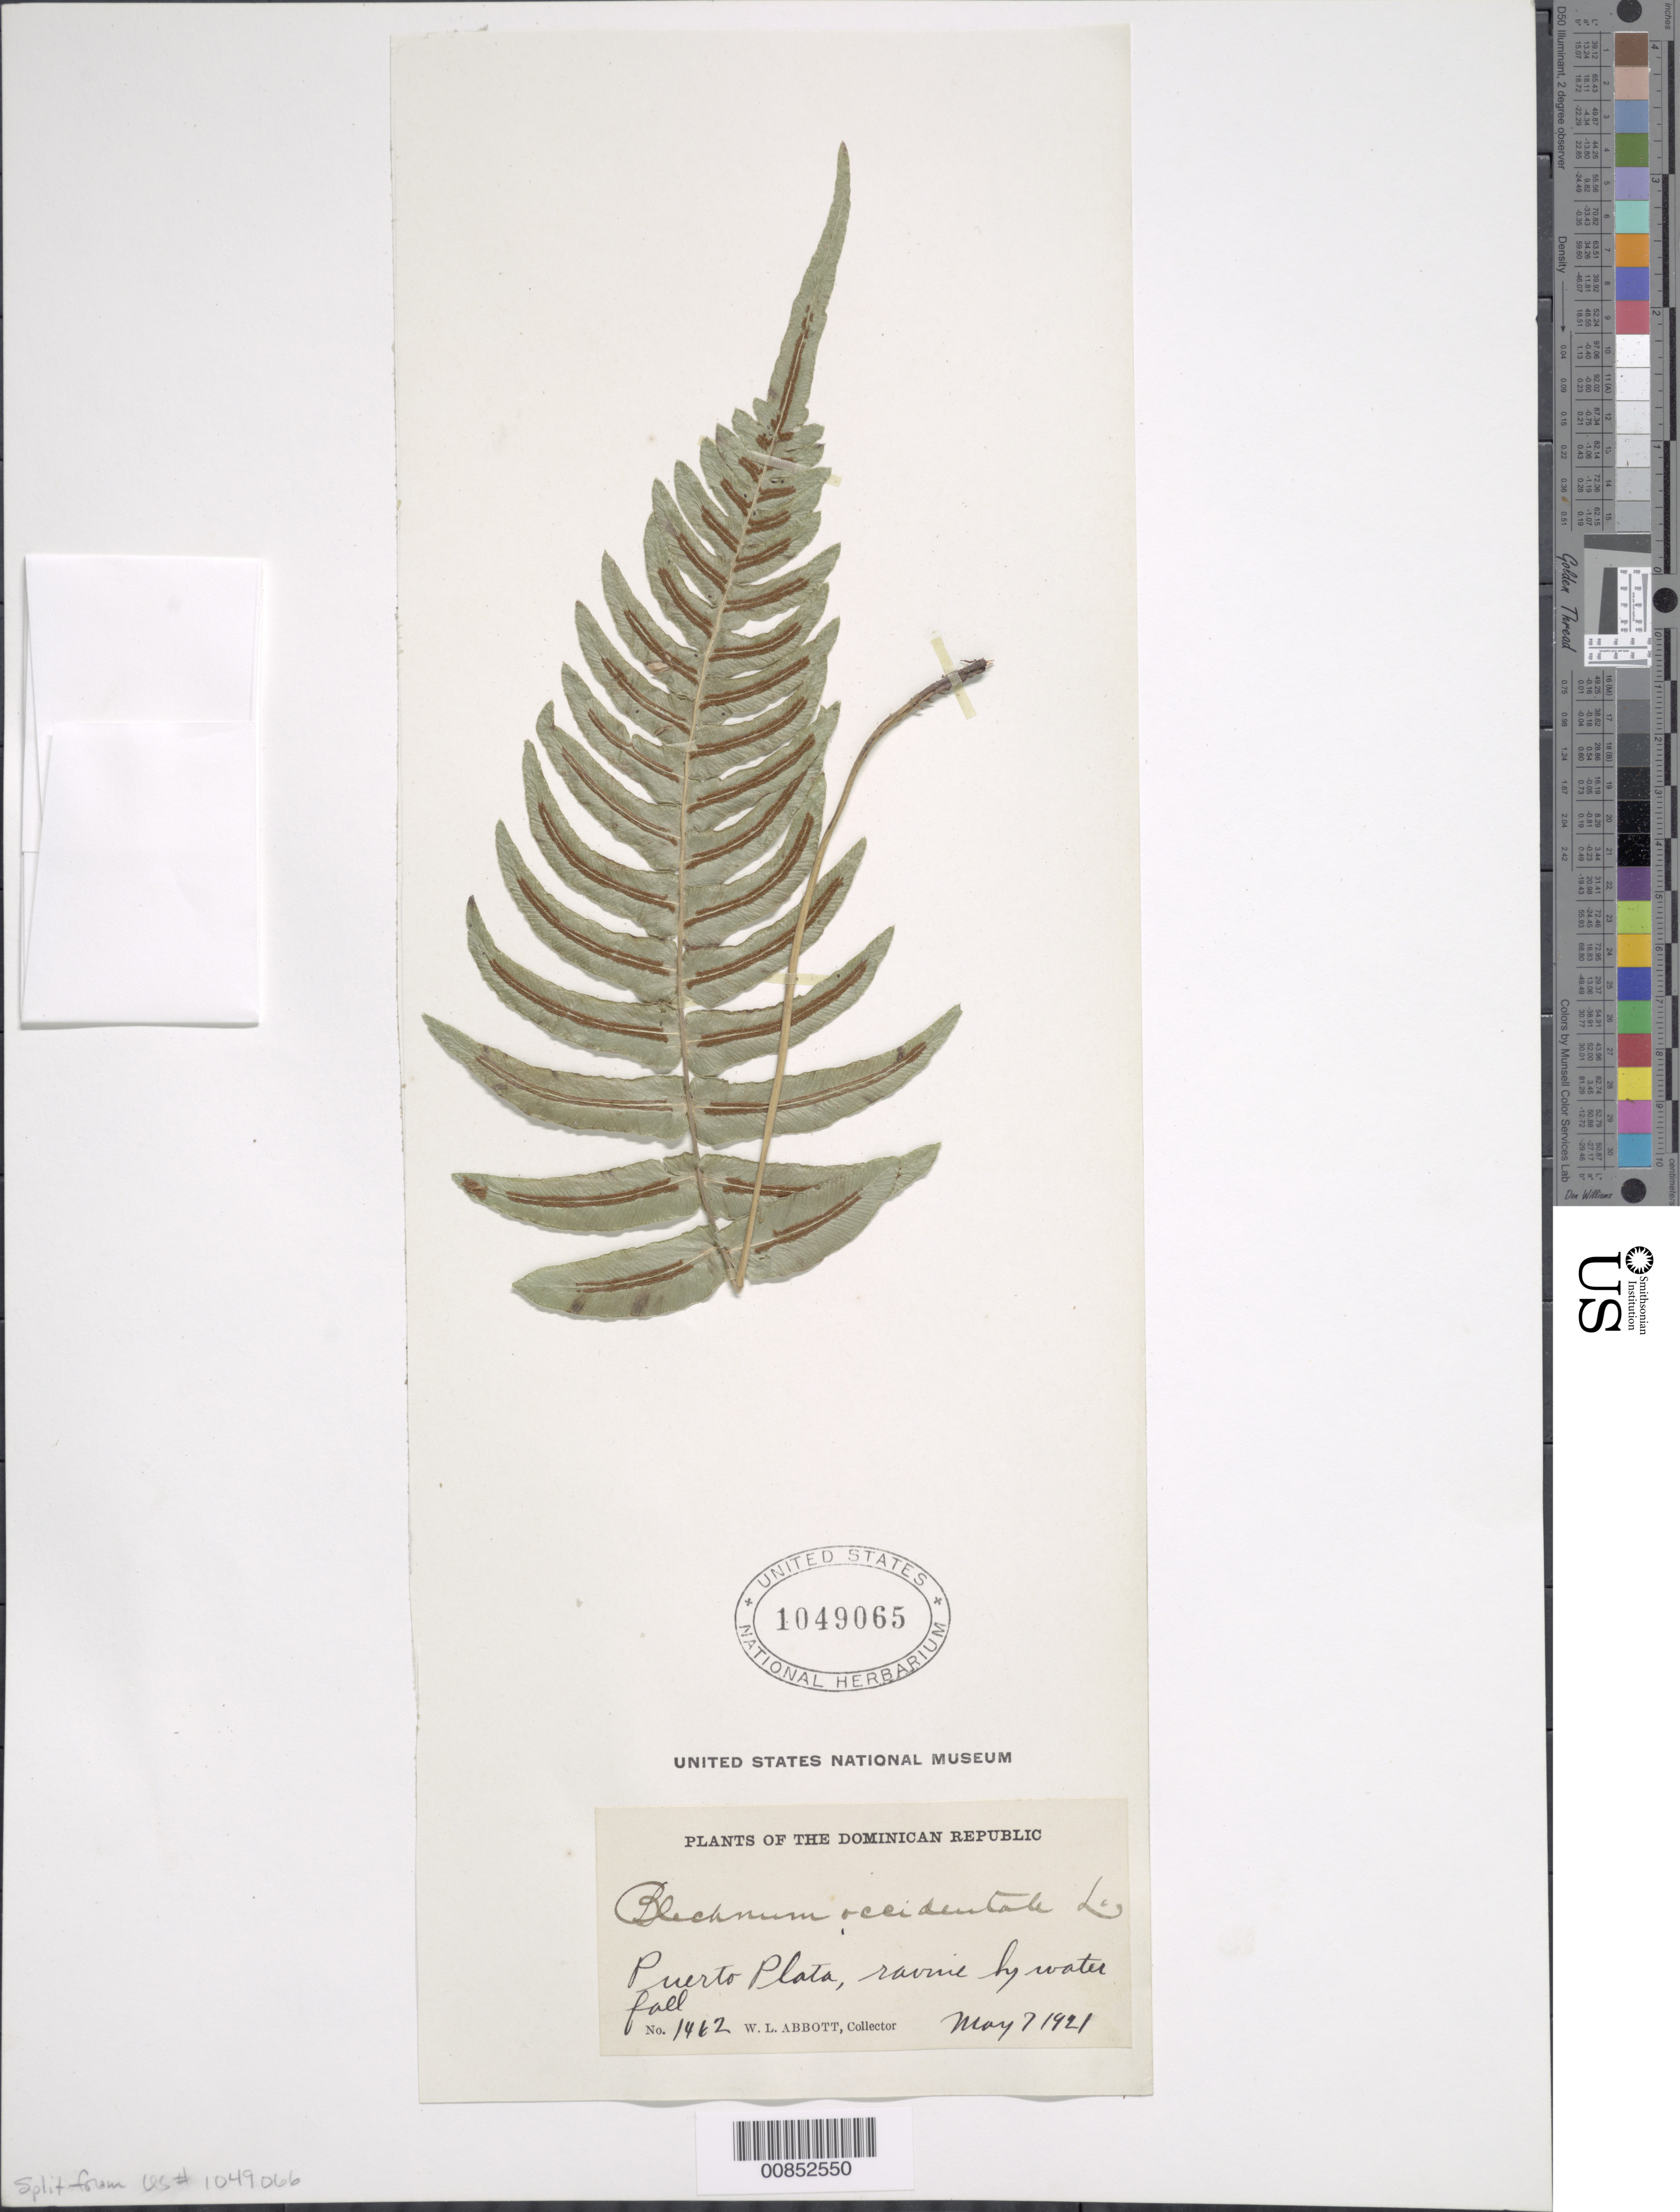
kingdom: Plantae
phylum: Tracheophyta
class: Polypodiopsida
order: Polypodiales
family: Blechnaceae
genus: Blechnum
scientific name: Blechnum glandulosum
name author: Link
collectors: W. L. Abbott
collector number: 1462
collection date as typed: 07 May 1921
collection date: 1921-05-07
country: Dominican Republic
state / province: Puerto Plata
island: Hispaniola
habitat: Ravine near waterfall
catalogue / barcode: US 1049065